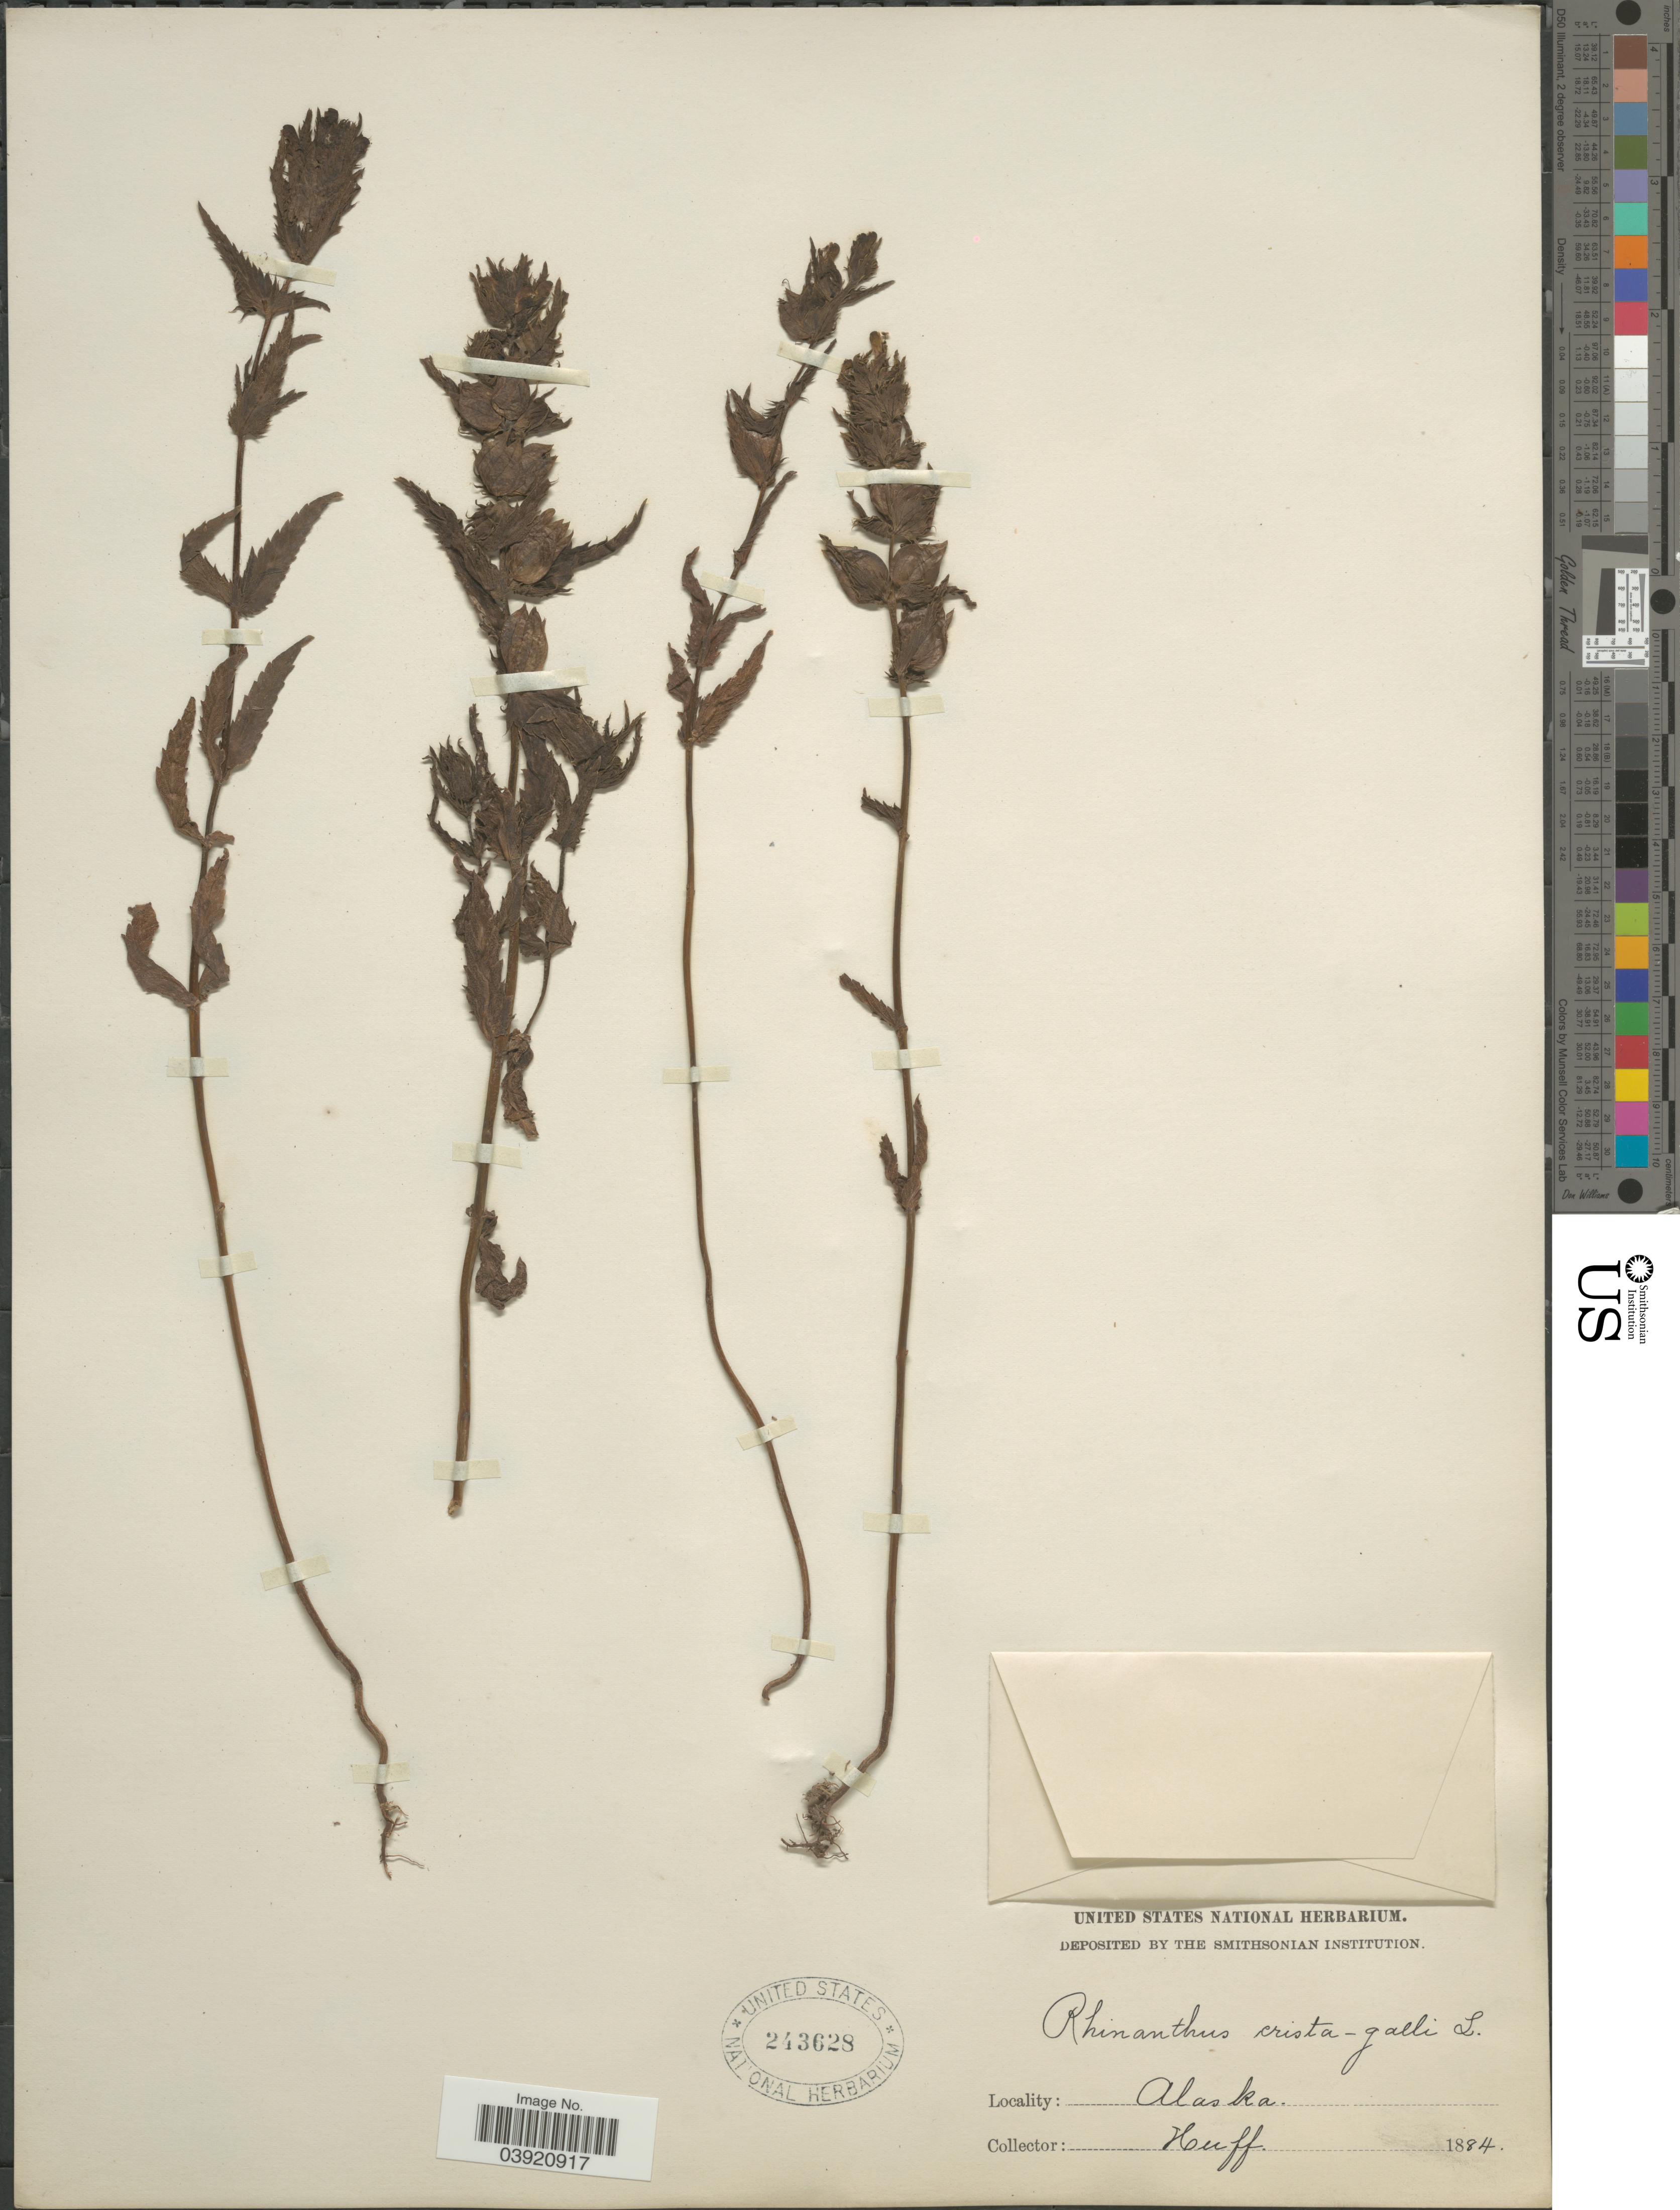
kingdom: Plantae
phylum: Tracheophyta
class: Magnoliopsida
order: Lamiales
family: Orobanchaceae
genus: Rhinanthus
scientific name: Rhinanthus minor subsp. groenlandicus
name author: (Chabert) Neum.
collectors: -. Huff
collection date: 1884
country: United States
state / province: Alaska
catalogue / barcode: US 243628